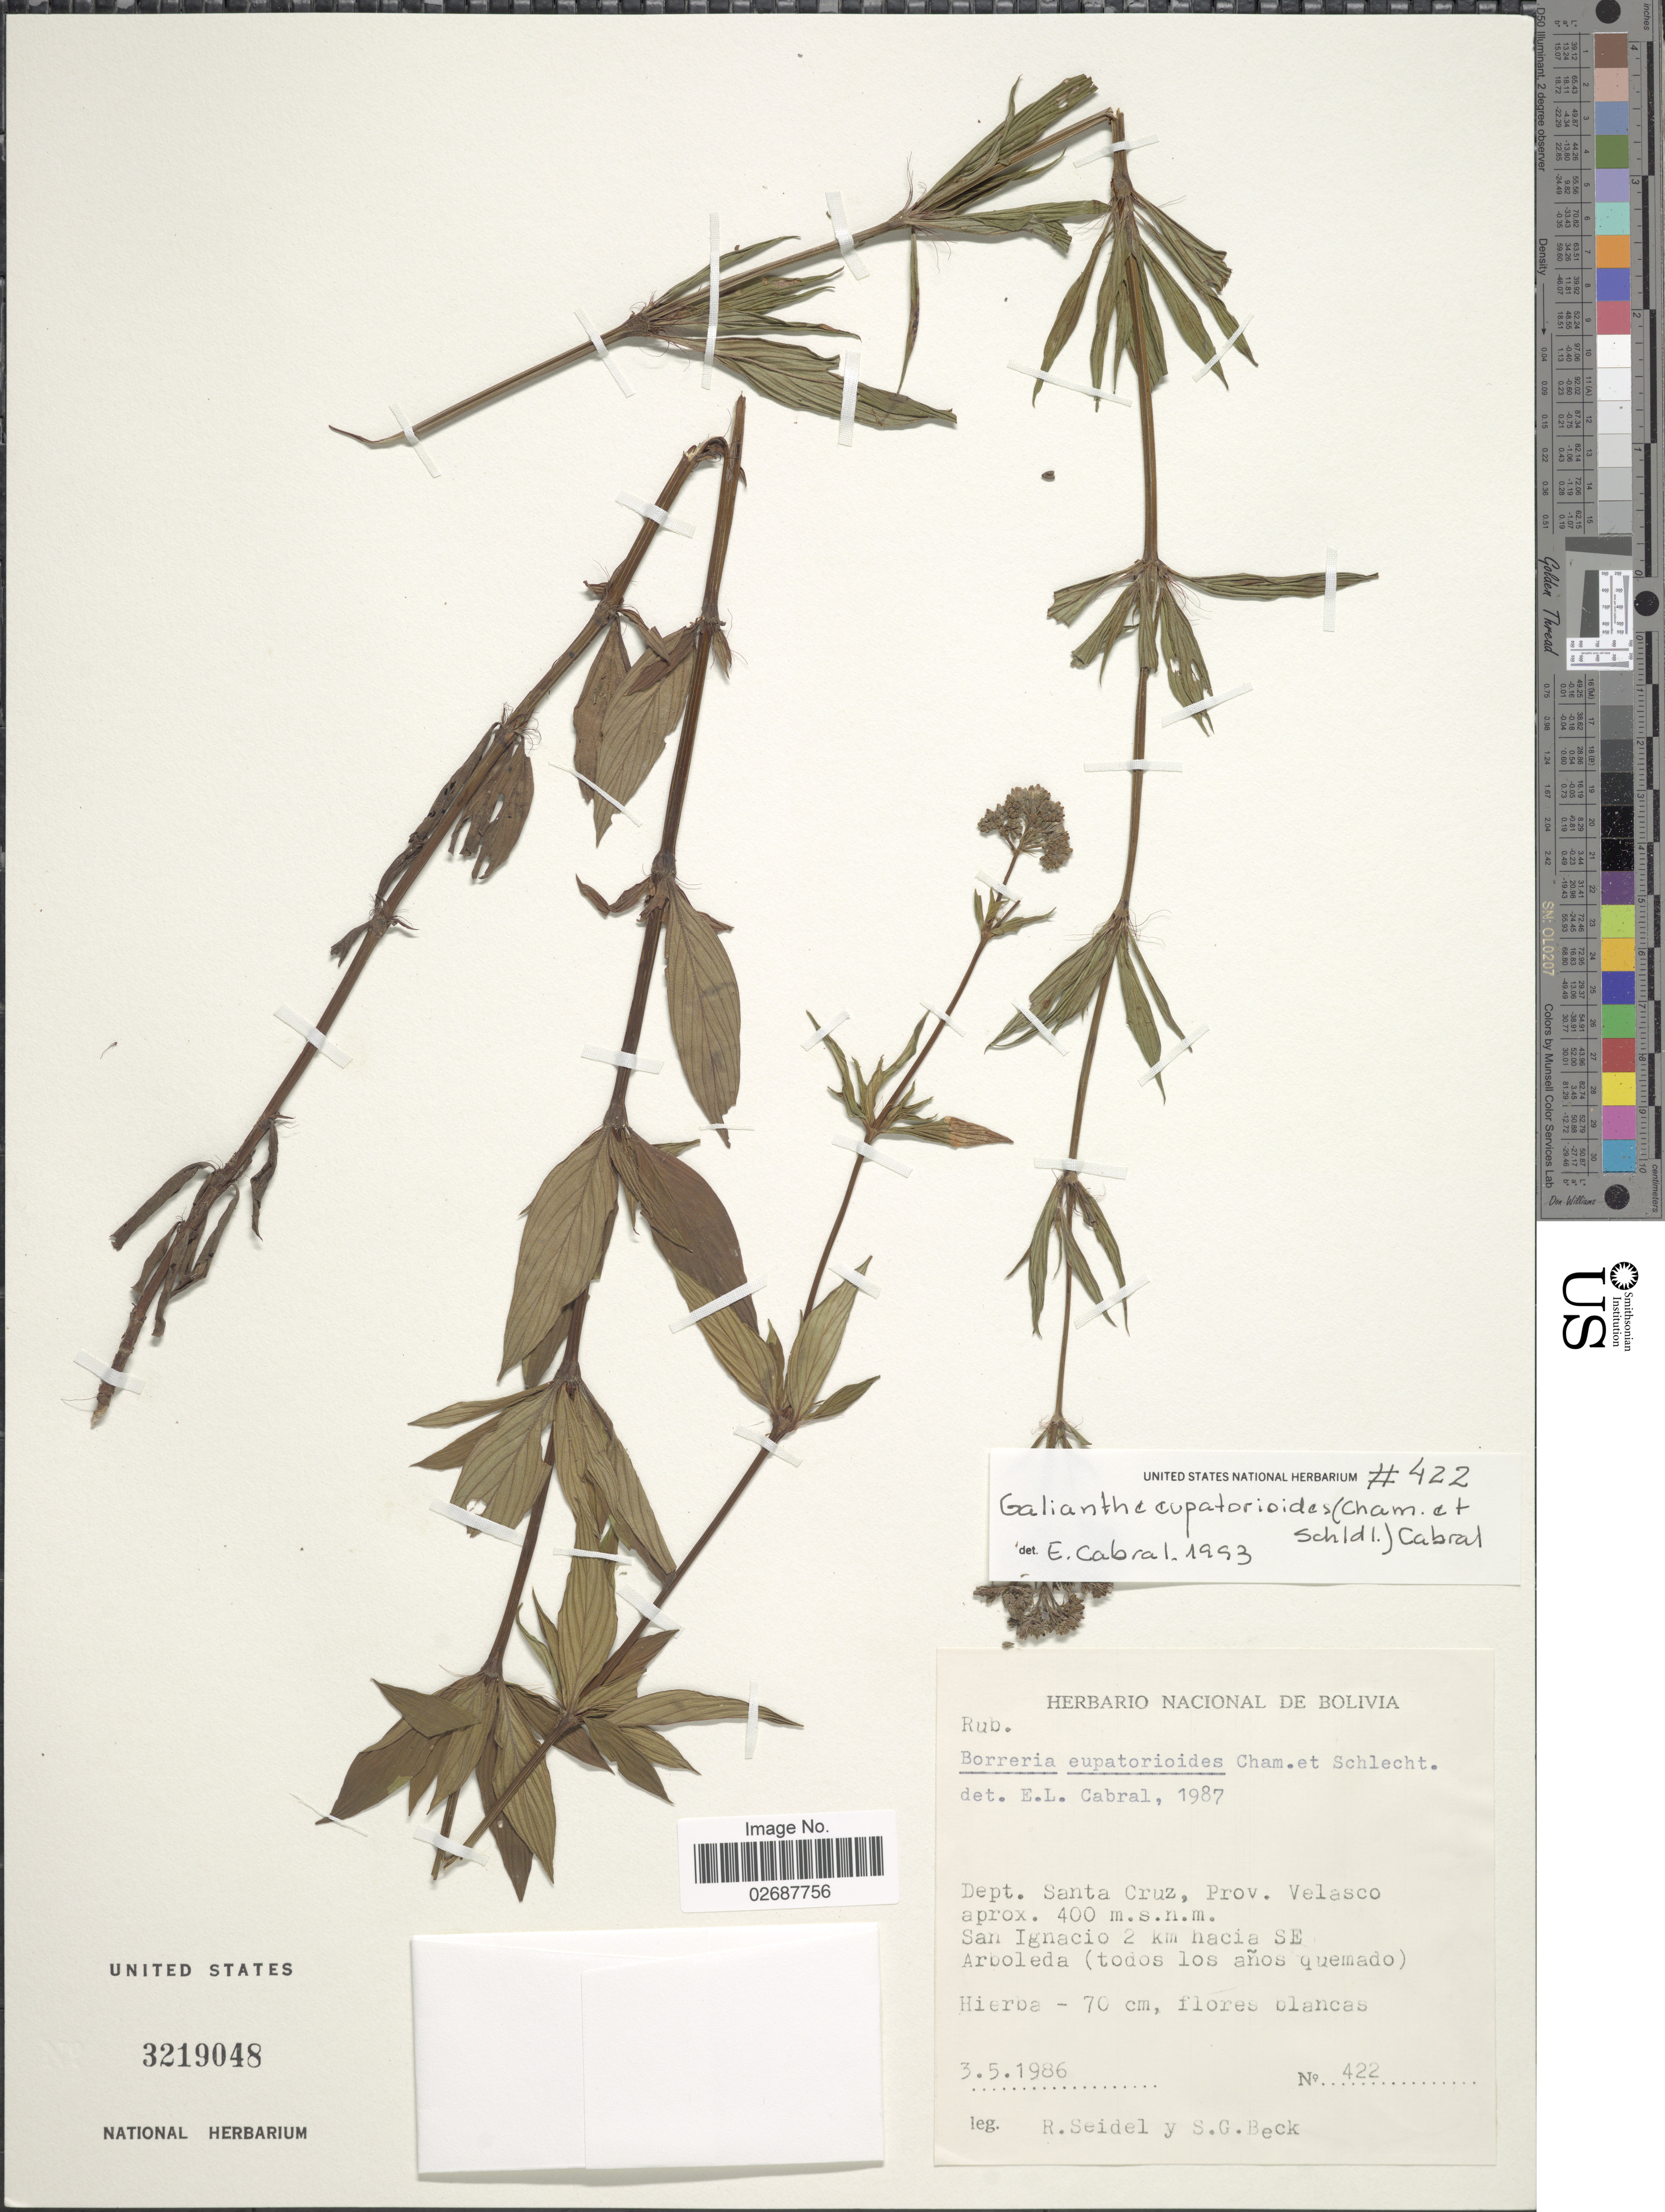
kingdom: Plantae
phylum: Tracheophyta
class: Magnoliopsida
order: Gentianales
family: Rubiaceae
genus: Galianthe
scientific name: Galianthe eupatorioides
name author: (Cham. & Schltdl.) E.L. Cabral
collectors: R. Seidel & S. G. Beck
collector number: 422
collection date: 1986-05-03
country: Bolivia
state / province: Santa Cruz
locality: Prov. Velasco, San Ignacio 2 km hacia SE.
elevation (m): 400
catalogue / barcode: US 3219048